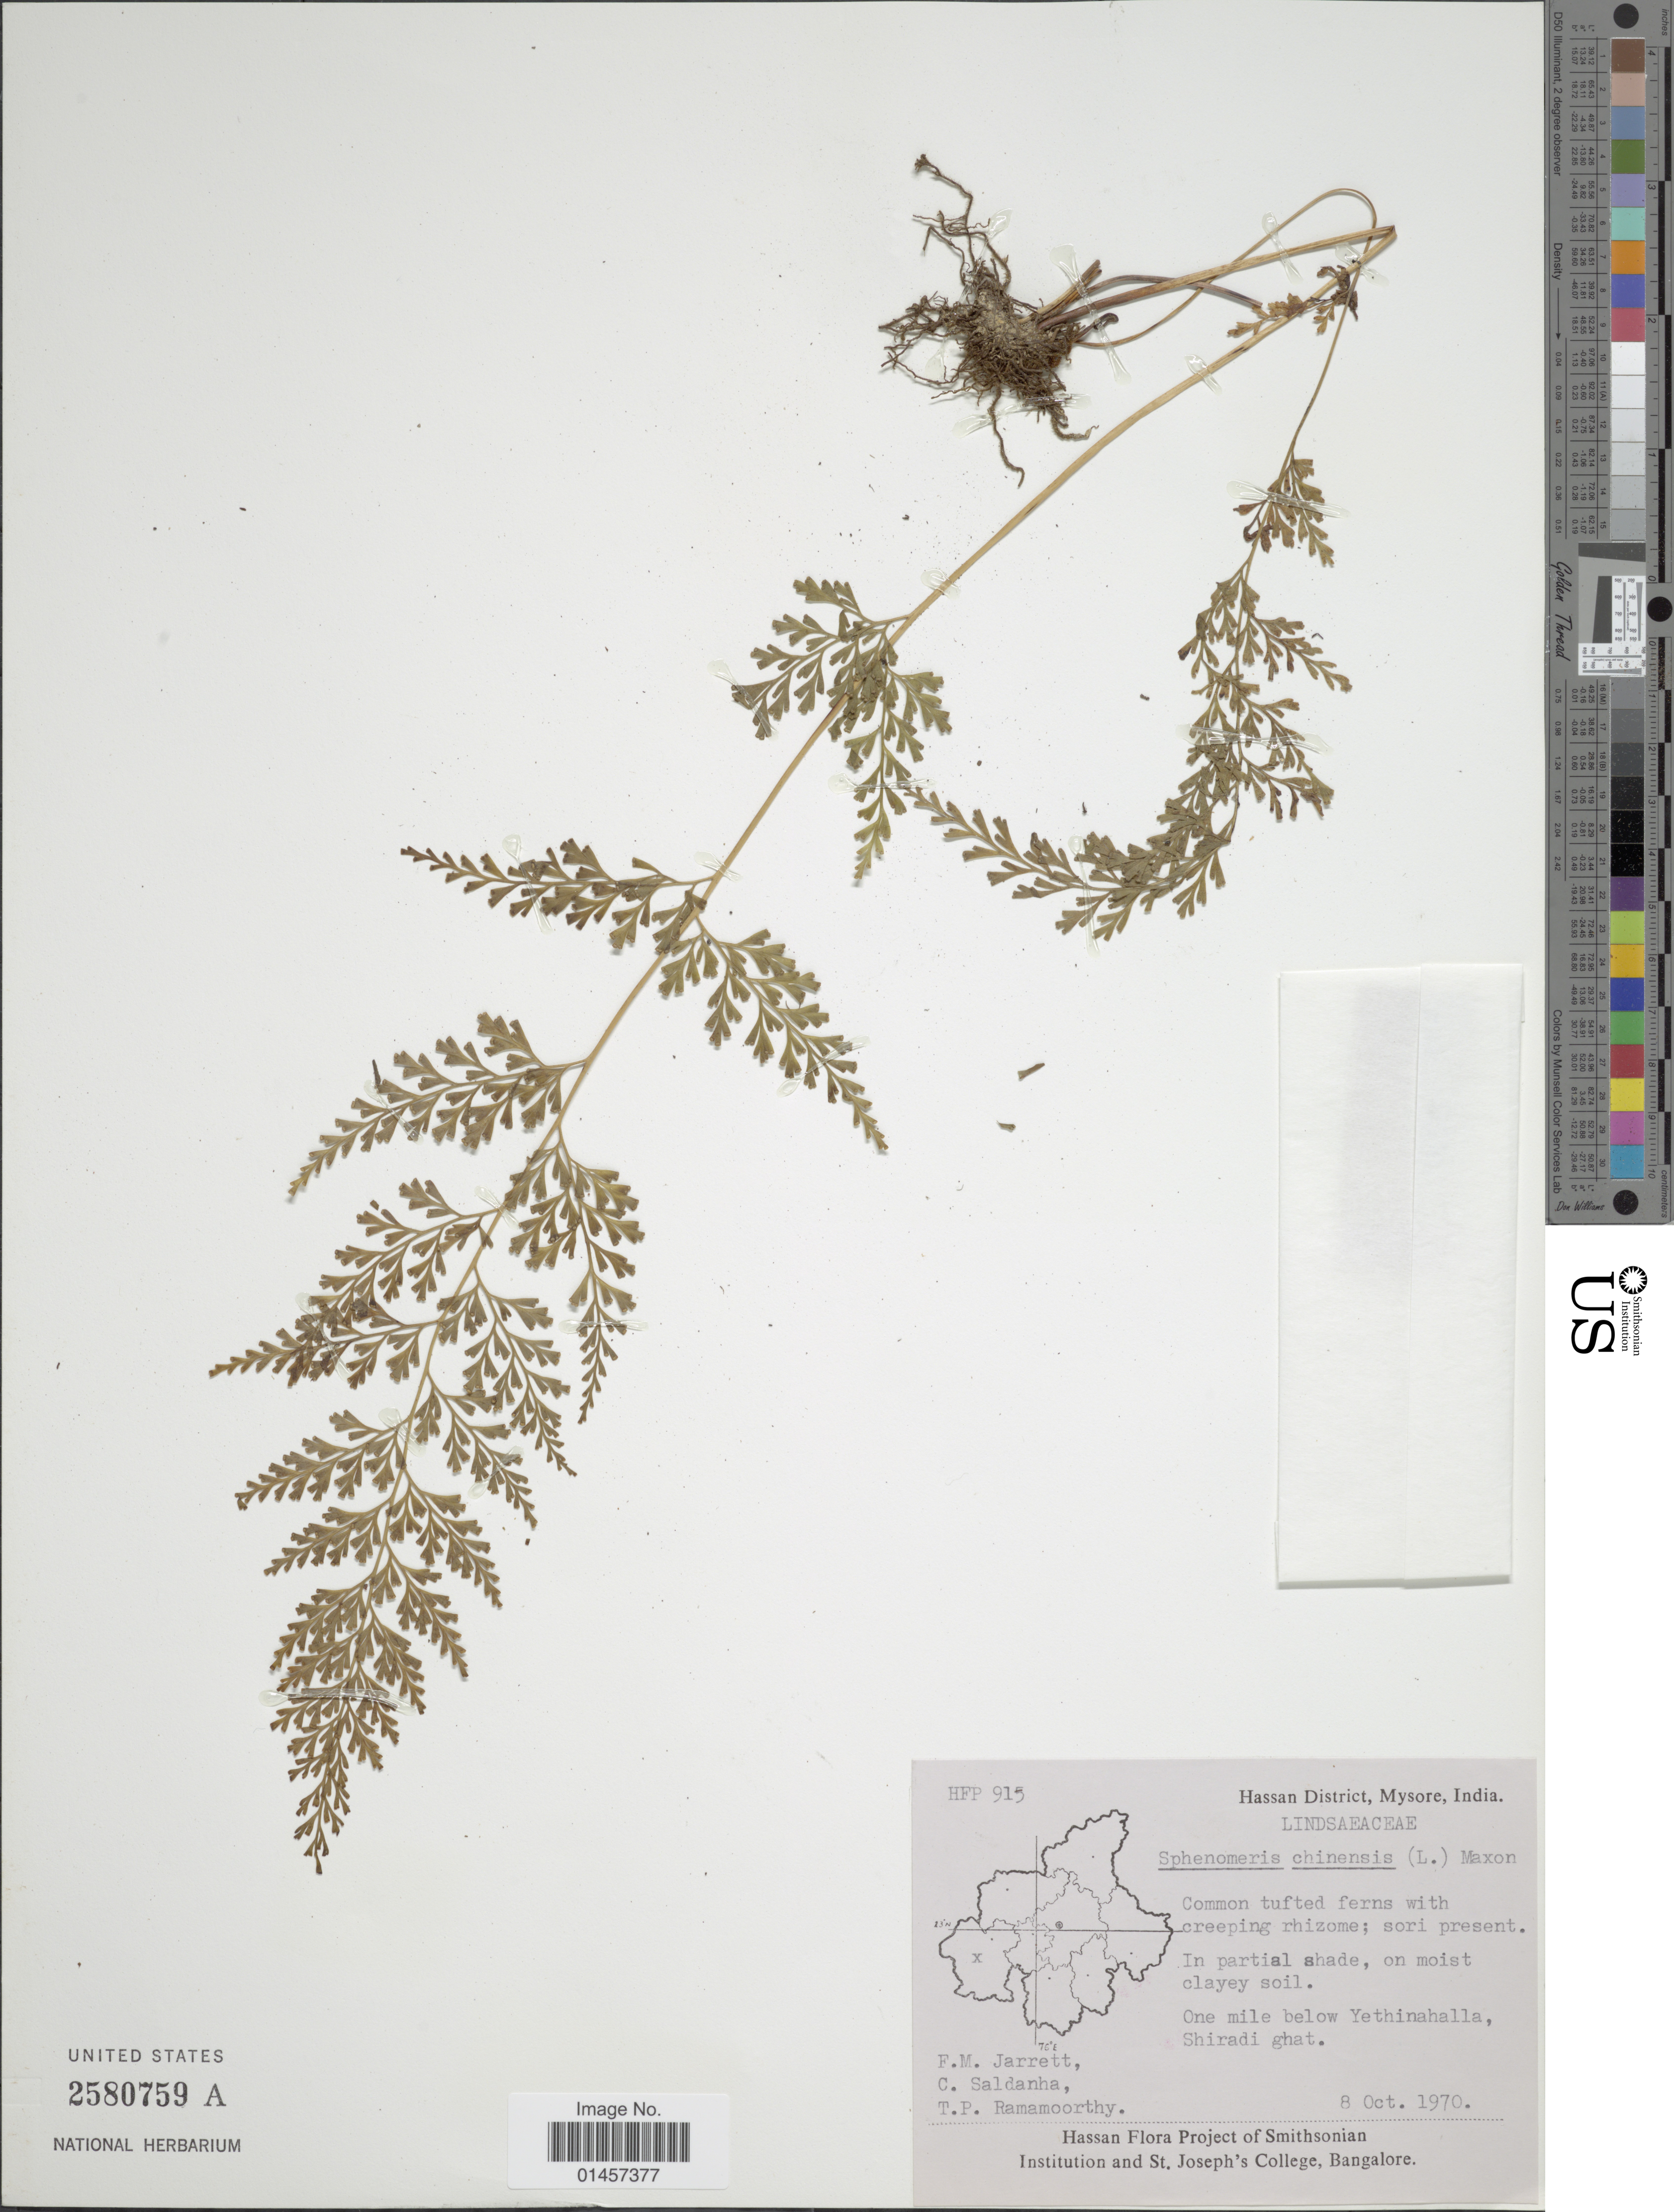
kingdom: Plantae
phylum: Tracheophyta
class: Polypodiopsida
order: Polypodiales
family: Lindsaeaceae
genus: Sphenomeris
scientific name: Sphenomeris chinensis var. chinensis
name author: (L.) Maxon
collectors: F. M. Jarrett, C. Saldanha & T. P. Ramamoorthy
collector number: HFP915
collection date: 1970-10-08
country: India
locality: Hassan District, Mysore, India, one mile below Yethinahalla, Shiradi ghat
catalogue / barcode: US 2580759A